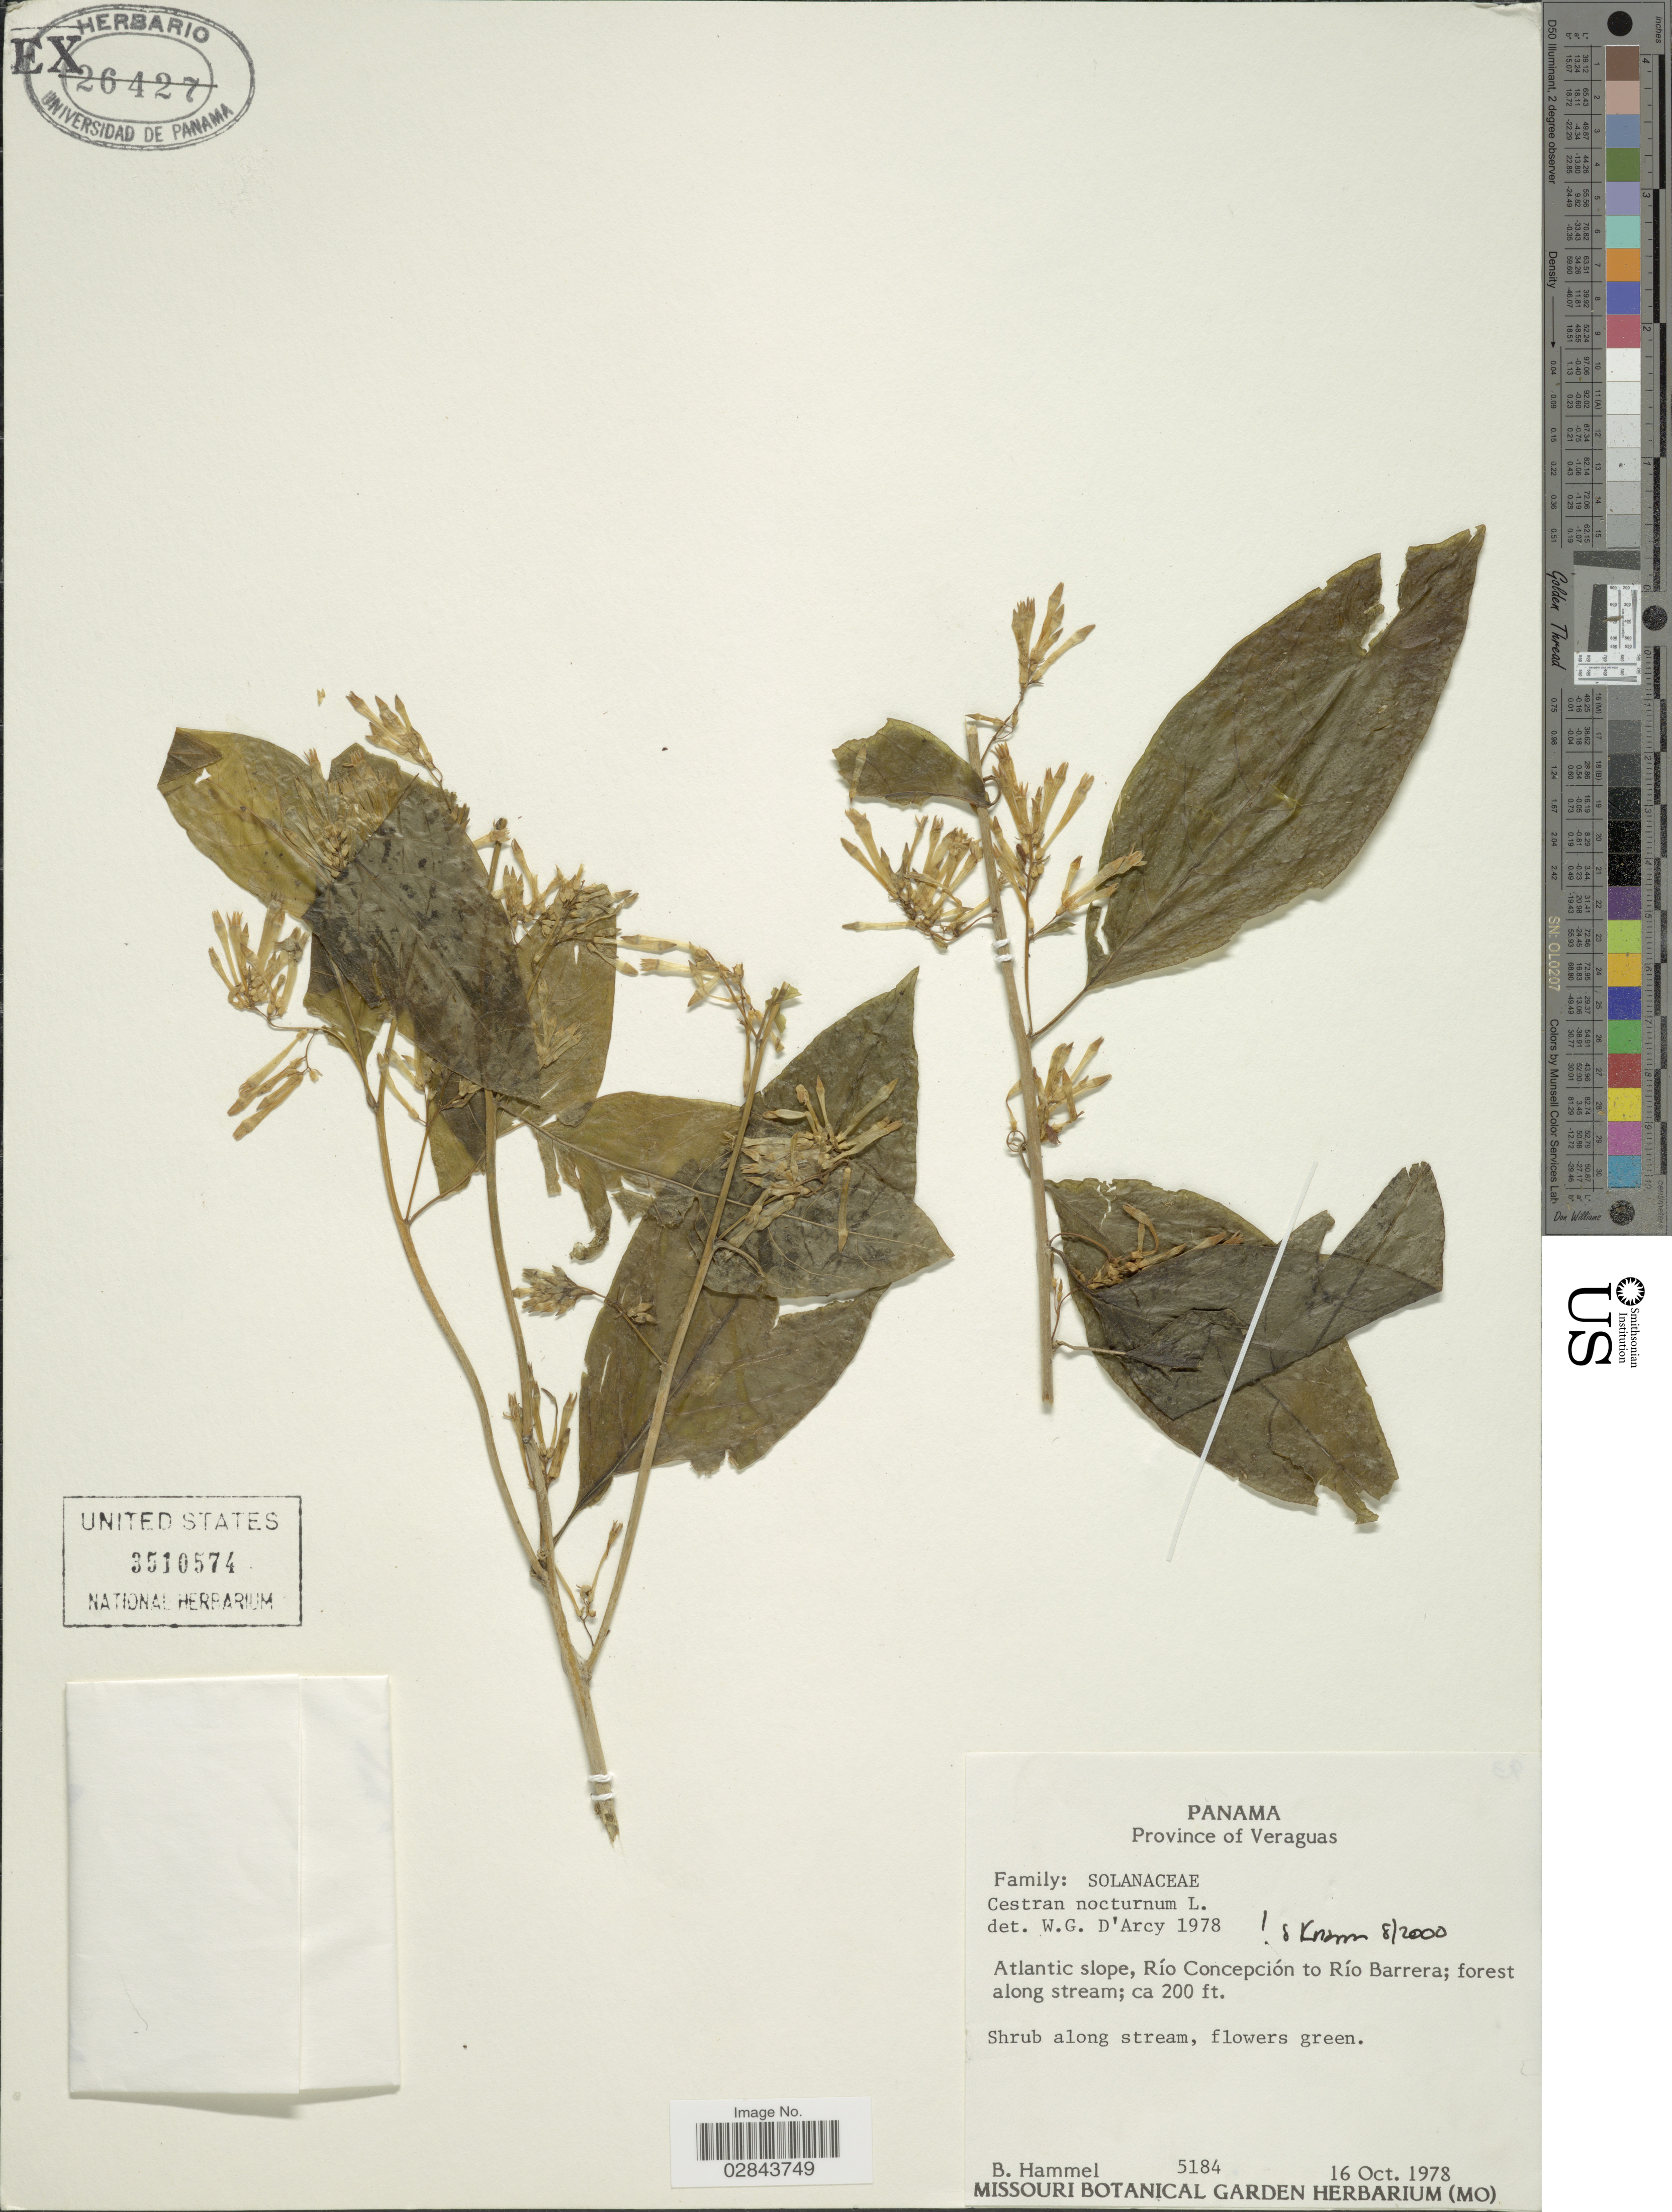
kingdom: Plantae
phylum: Tracheophyta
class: Magnoliopsida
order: Solanales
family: Solanaceae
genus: Cestrum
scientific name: Cestrum nocturnum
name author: L.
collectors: B. Hammel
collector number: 5184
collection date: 1978-10-16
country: Panama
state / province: Veraguas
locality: Atlantic slope, Río Concepción to Río Barrera.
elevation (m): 61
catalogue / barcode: US 3510574